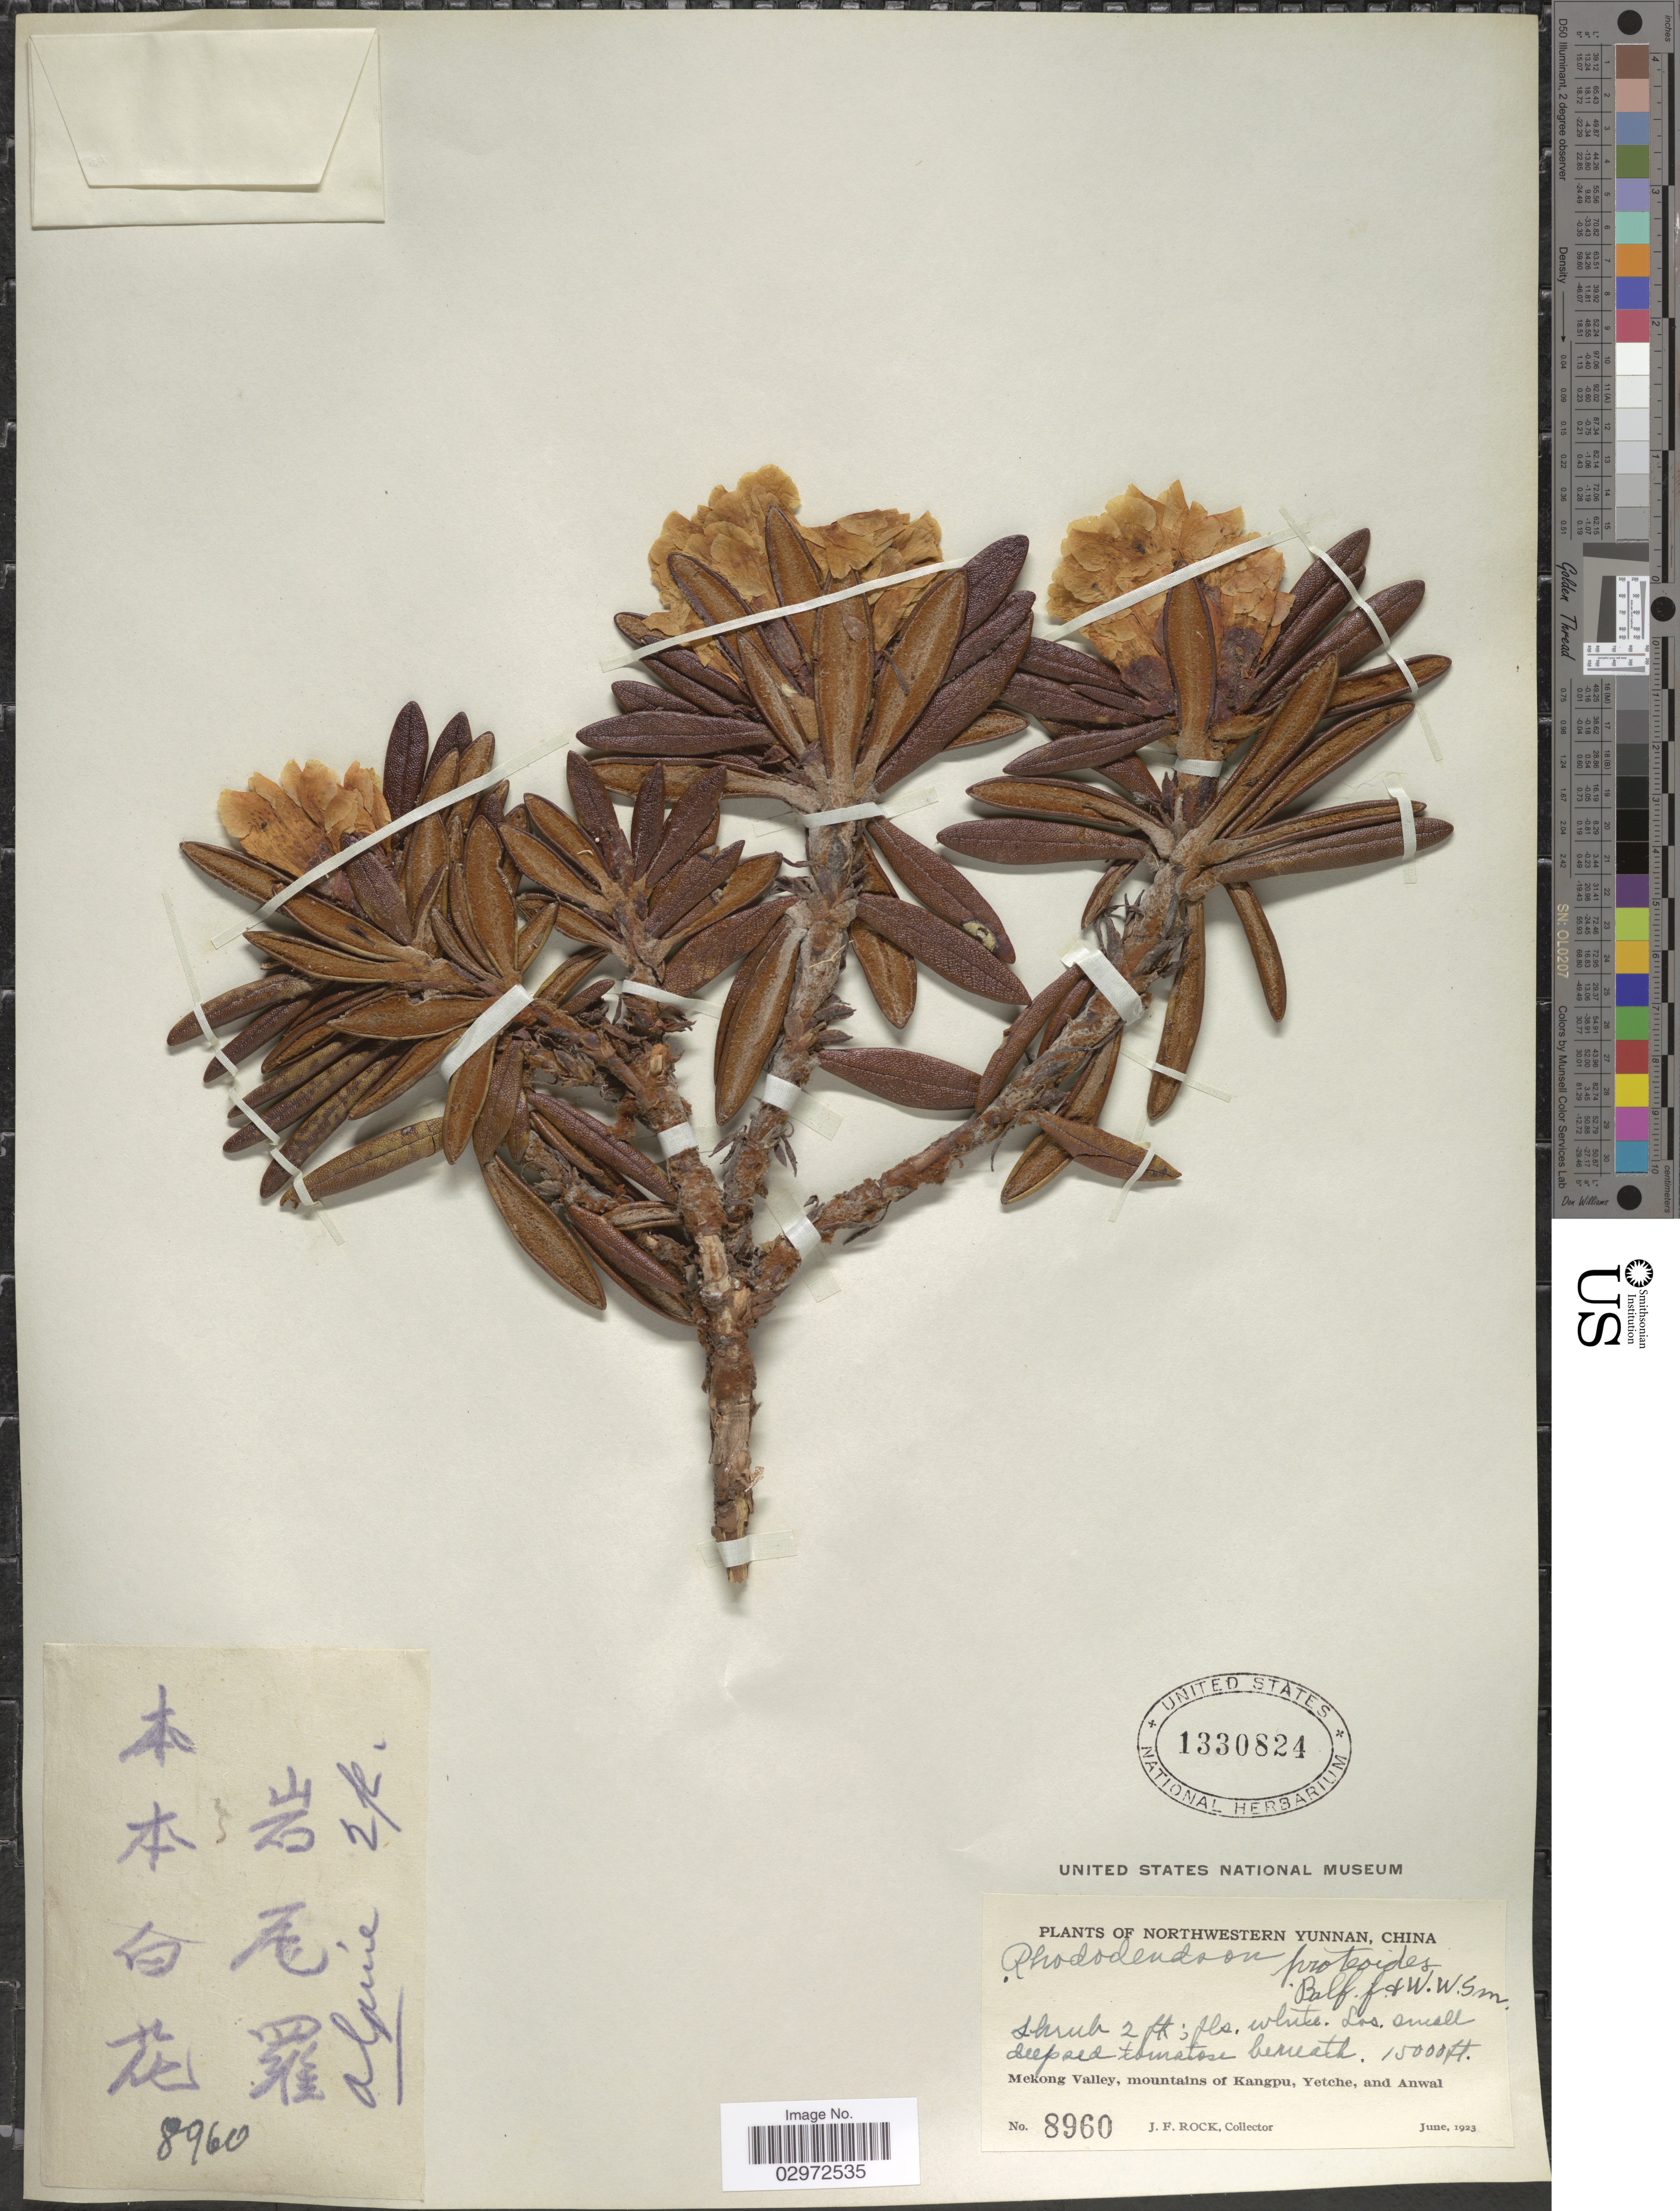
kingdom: Plantae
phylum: Tracheophyta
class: Magnoliopsida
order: Ericales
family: Ericaceae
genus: Rhododendron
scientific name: Rhododendron proteoides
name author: Balf. f. & W.W. Sm.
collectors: J. Rock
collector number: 8960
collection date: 1923-06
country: China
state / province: Yunnan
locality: Northwestern Yunnan, Mekong Valley, mountains of Kangpu, Yetche, and Anwal.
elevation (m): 4572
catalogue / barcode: US 1330824